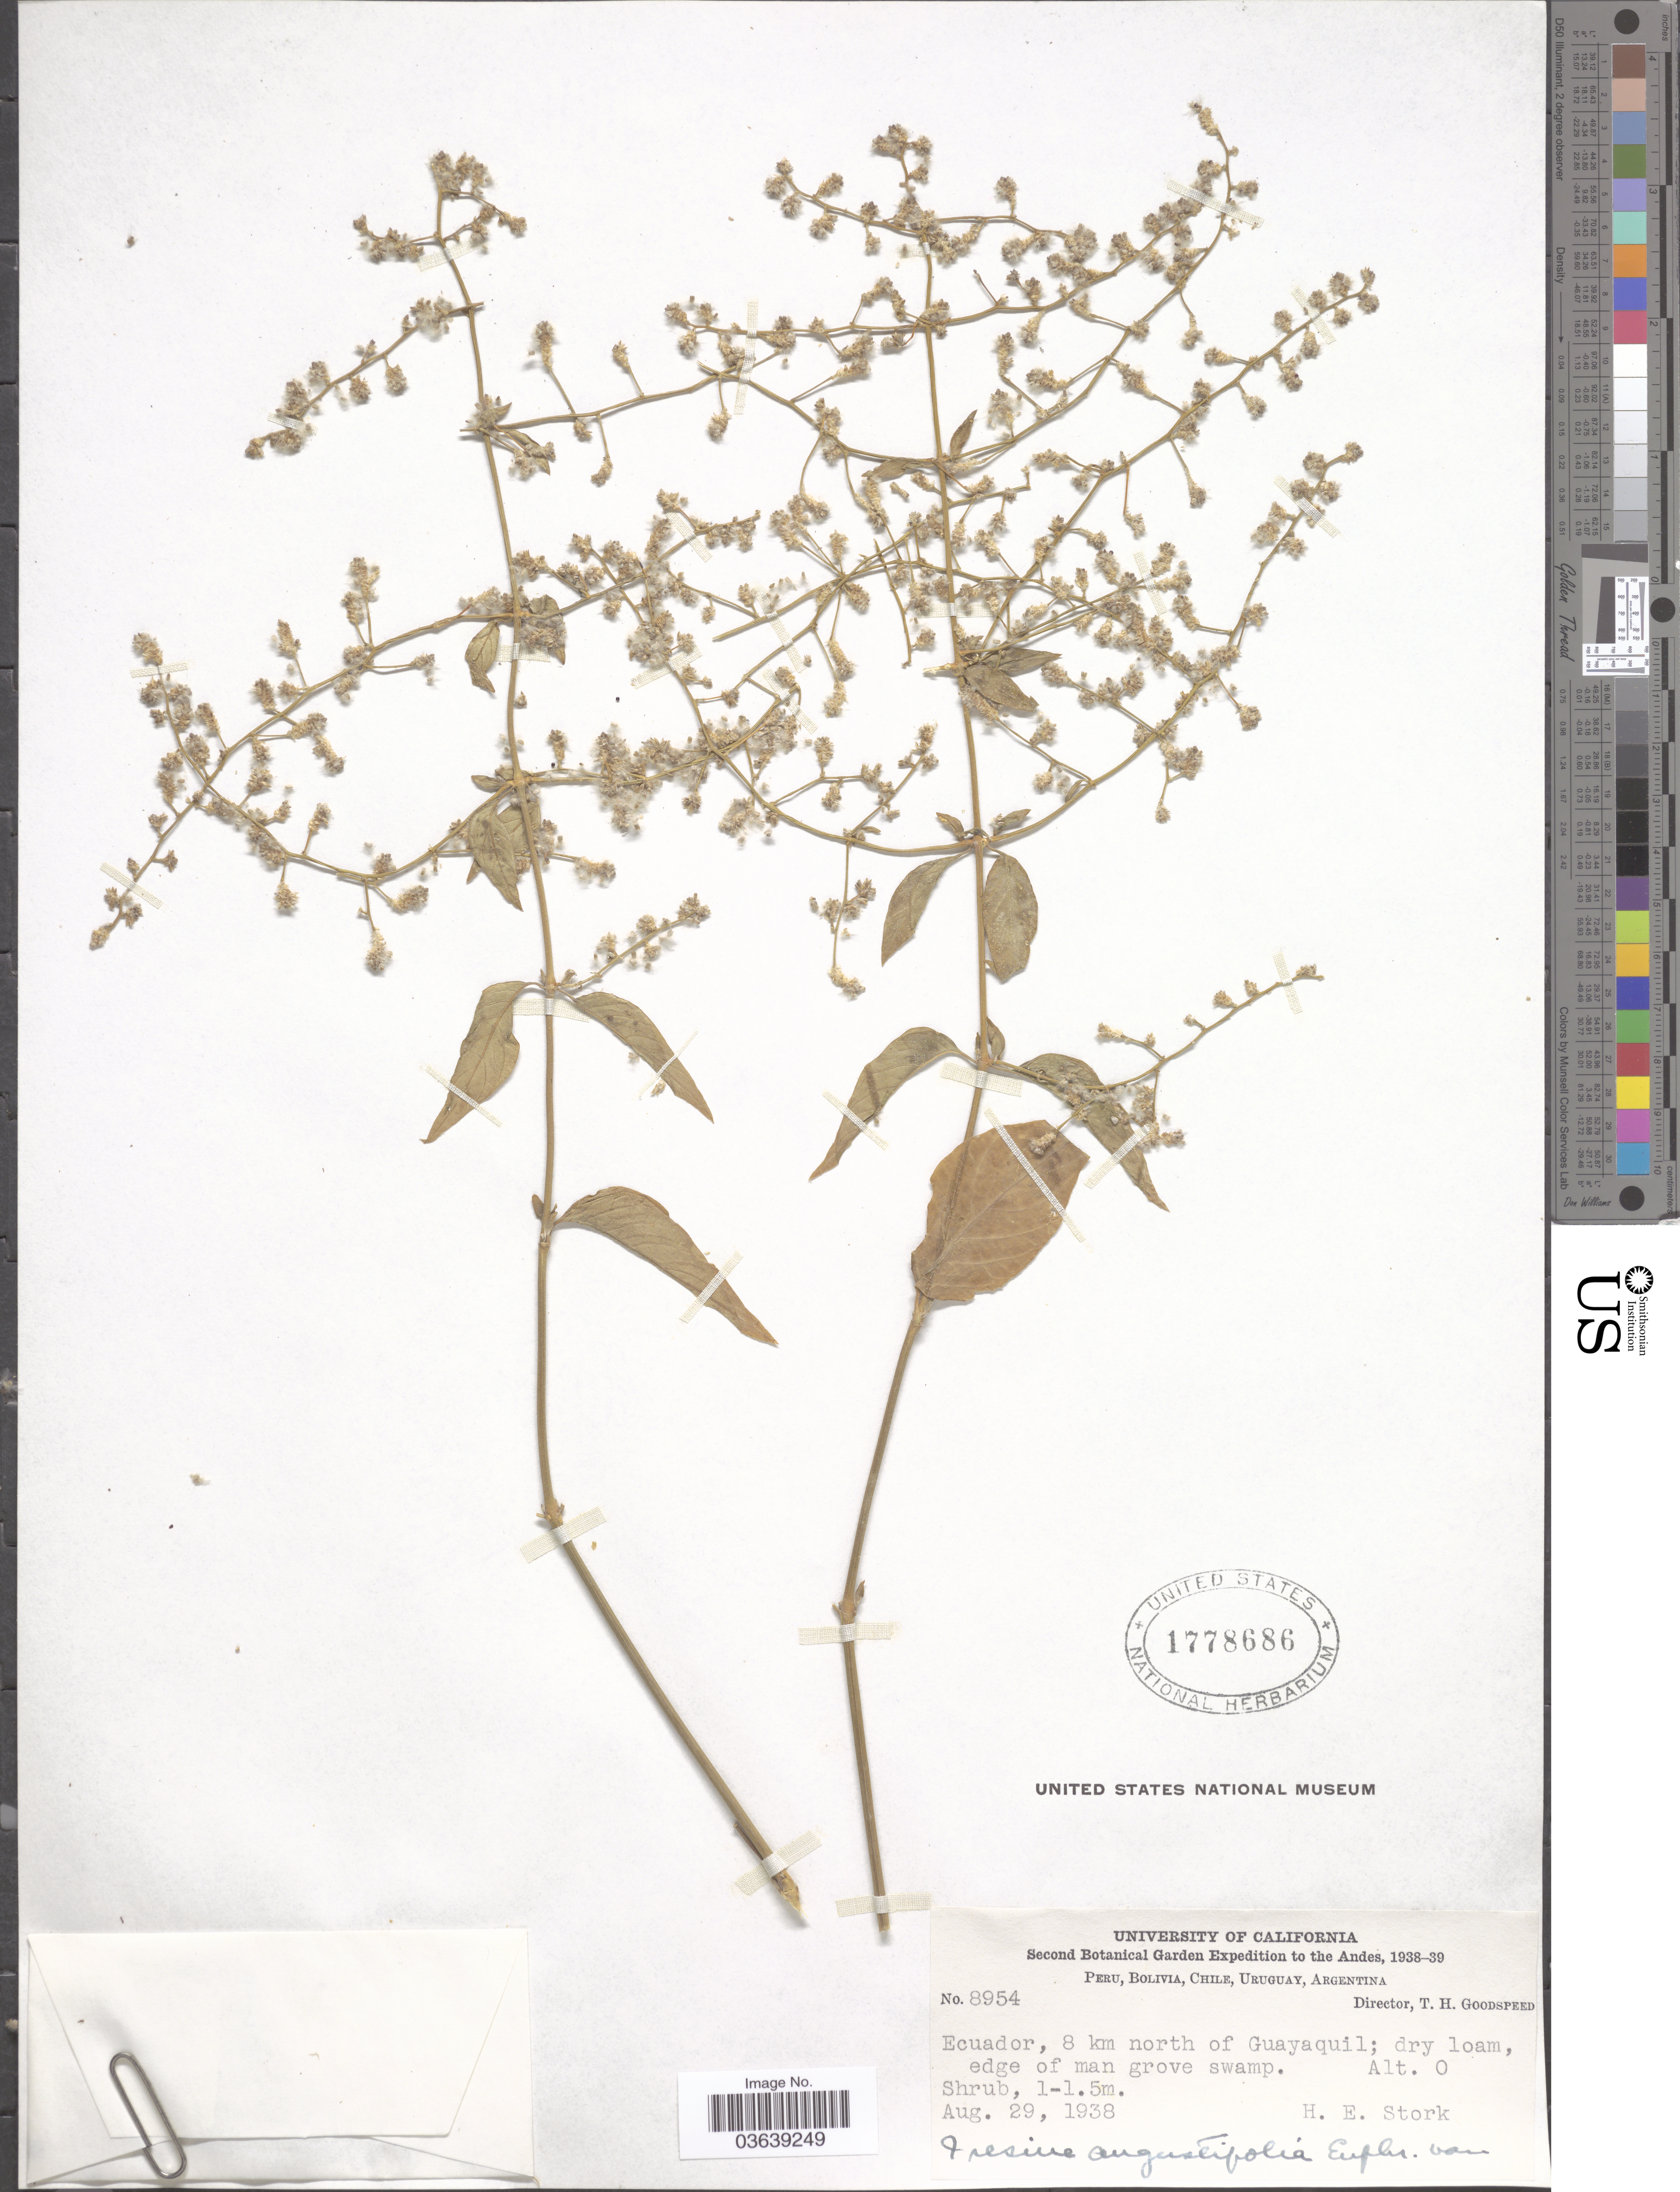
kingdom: Plantae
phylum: Tracheophyta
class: Magnoliopsida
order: Caryophyllales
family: Amaranthaceae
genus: Iresine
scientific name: Iresine angustifolia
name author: Euphrasén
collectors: H. E. Stork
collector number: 8954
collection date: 1938-08-29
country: Ecuador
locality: The Andes. 8 km north of Guayaquil.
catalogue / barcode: US 1778686